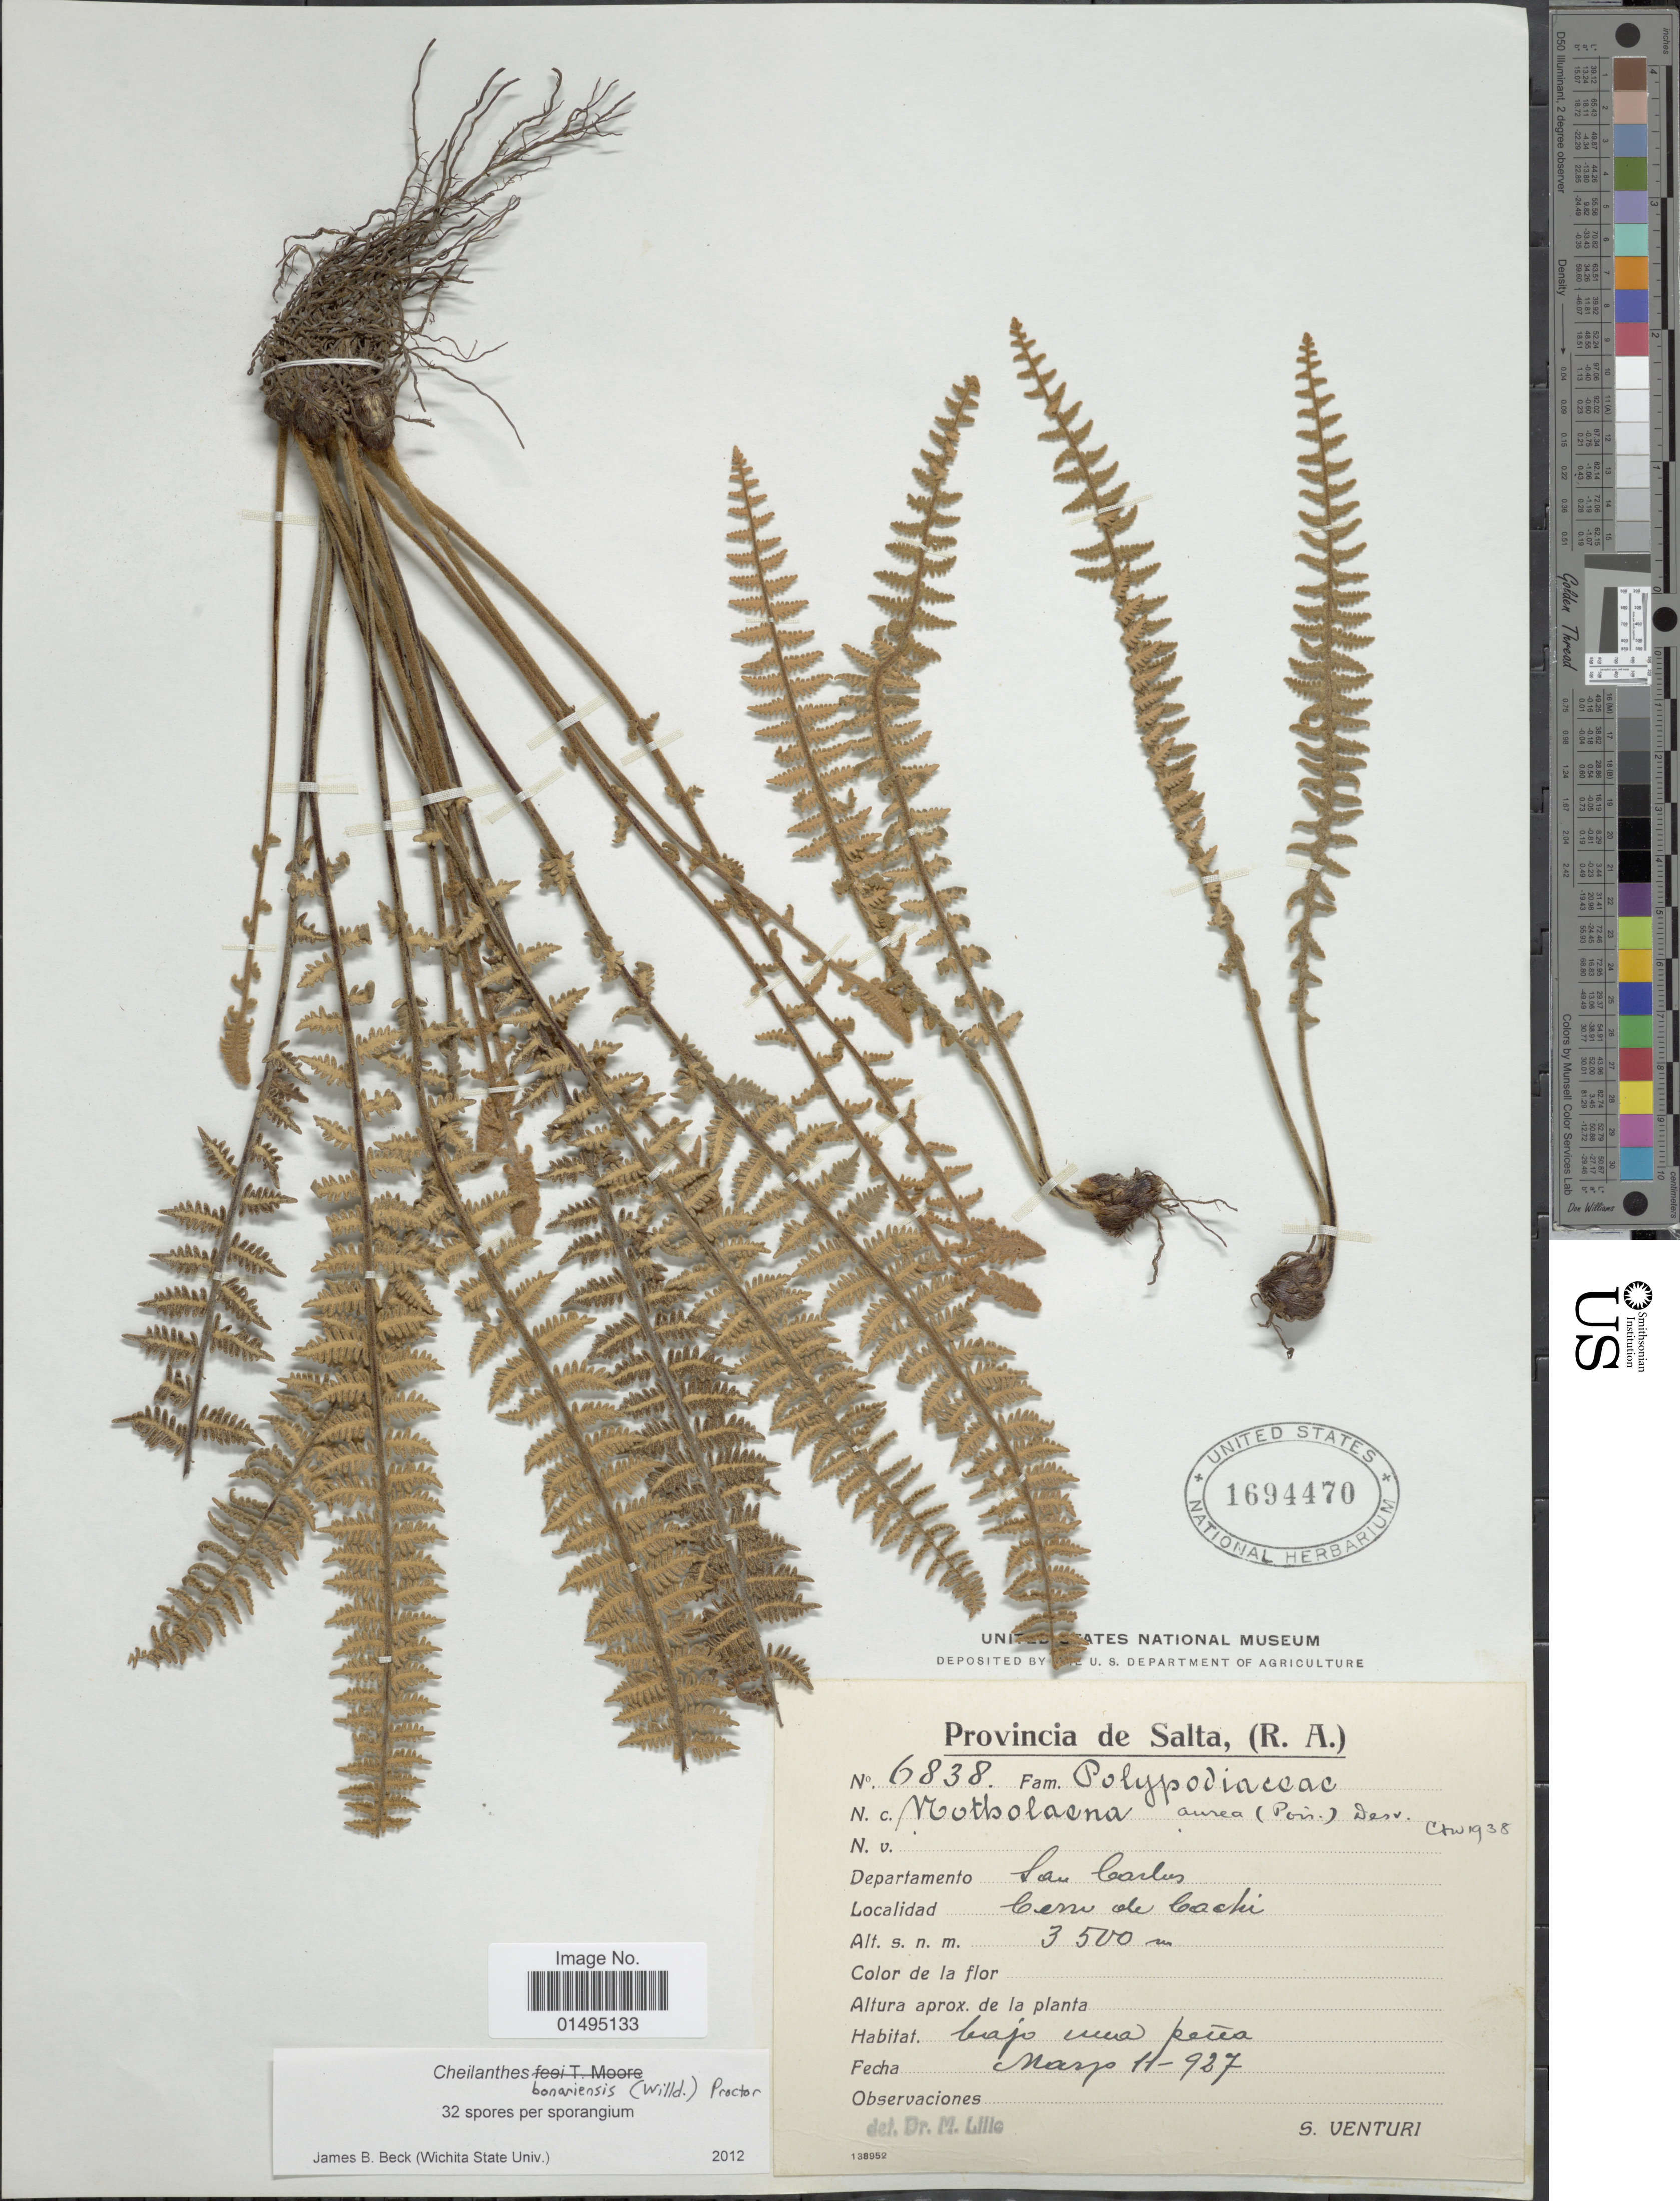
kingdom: Plantae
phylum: Tracheophyta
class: Polypodiopsida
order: Polypodiales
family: Pteridaceae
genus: Myriopteris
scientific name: Myriopteris aurea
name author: (Poir.) Grusz & Windham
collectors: S. Venturi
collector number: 6838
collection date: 1927-03-11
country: Argentina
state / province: Salta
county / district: San Carlos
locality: Cerro de Cachi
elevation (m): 3500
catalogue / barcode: US 1694470